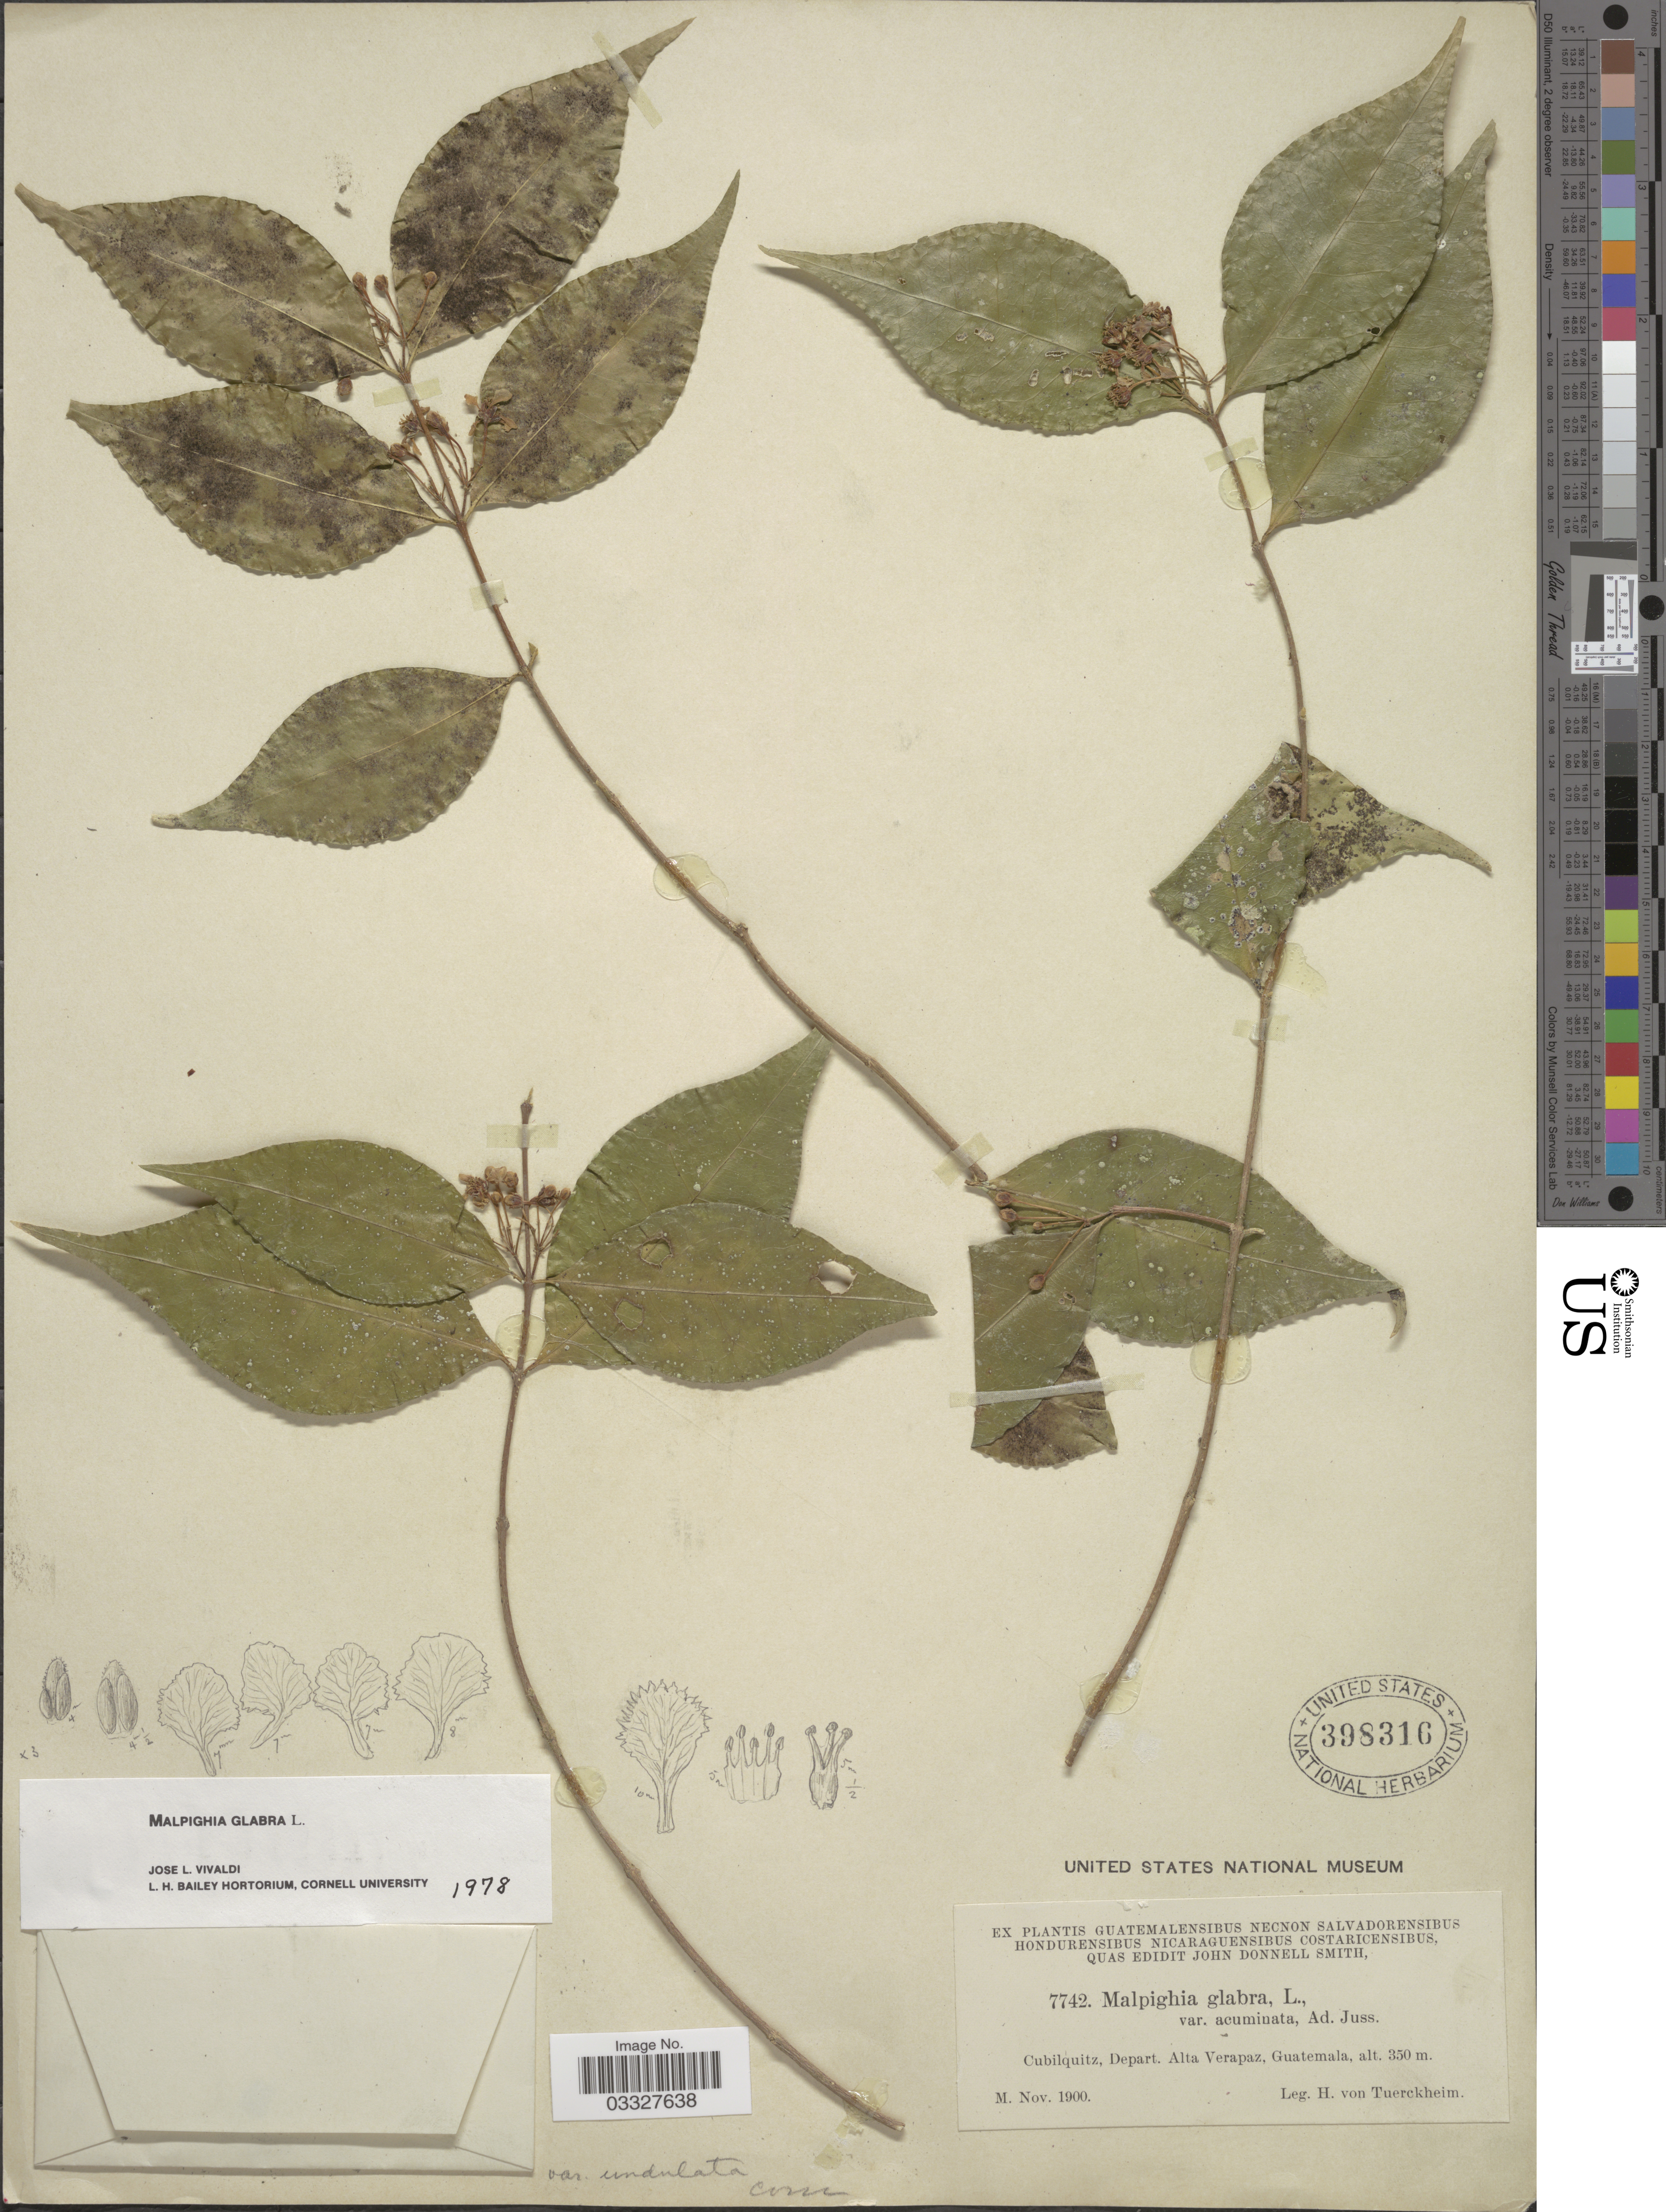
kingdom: Plantae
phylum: Tracheophyta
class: Magnoliopsida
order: Malpighiales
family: Malpighiaceae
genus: Malpighia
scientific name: Malpighia glabra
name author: L.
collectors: H. von Tuerckheim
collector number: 7742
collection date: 1900-11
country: Guatemala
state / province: Alta Verapaz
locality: Cubilquitz, Depart. Alta Verapaz.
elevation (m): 350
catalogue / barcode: US 398316